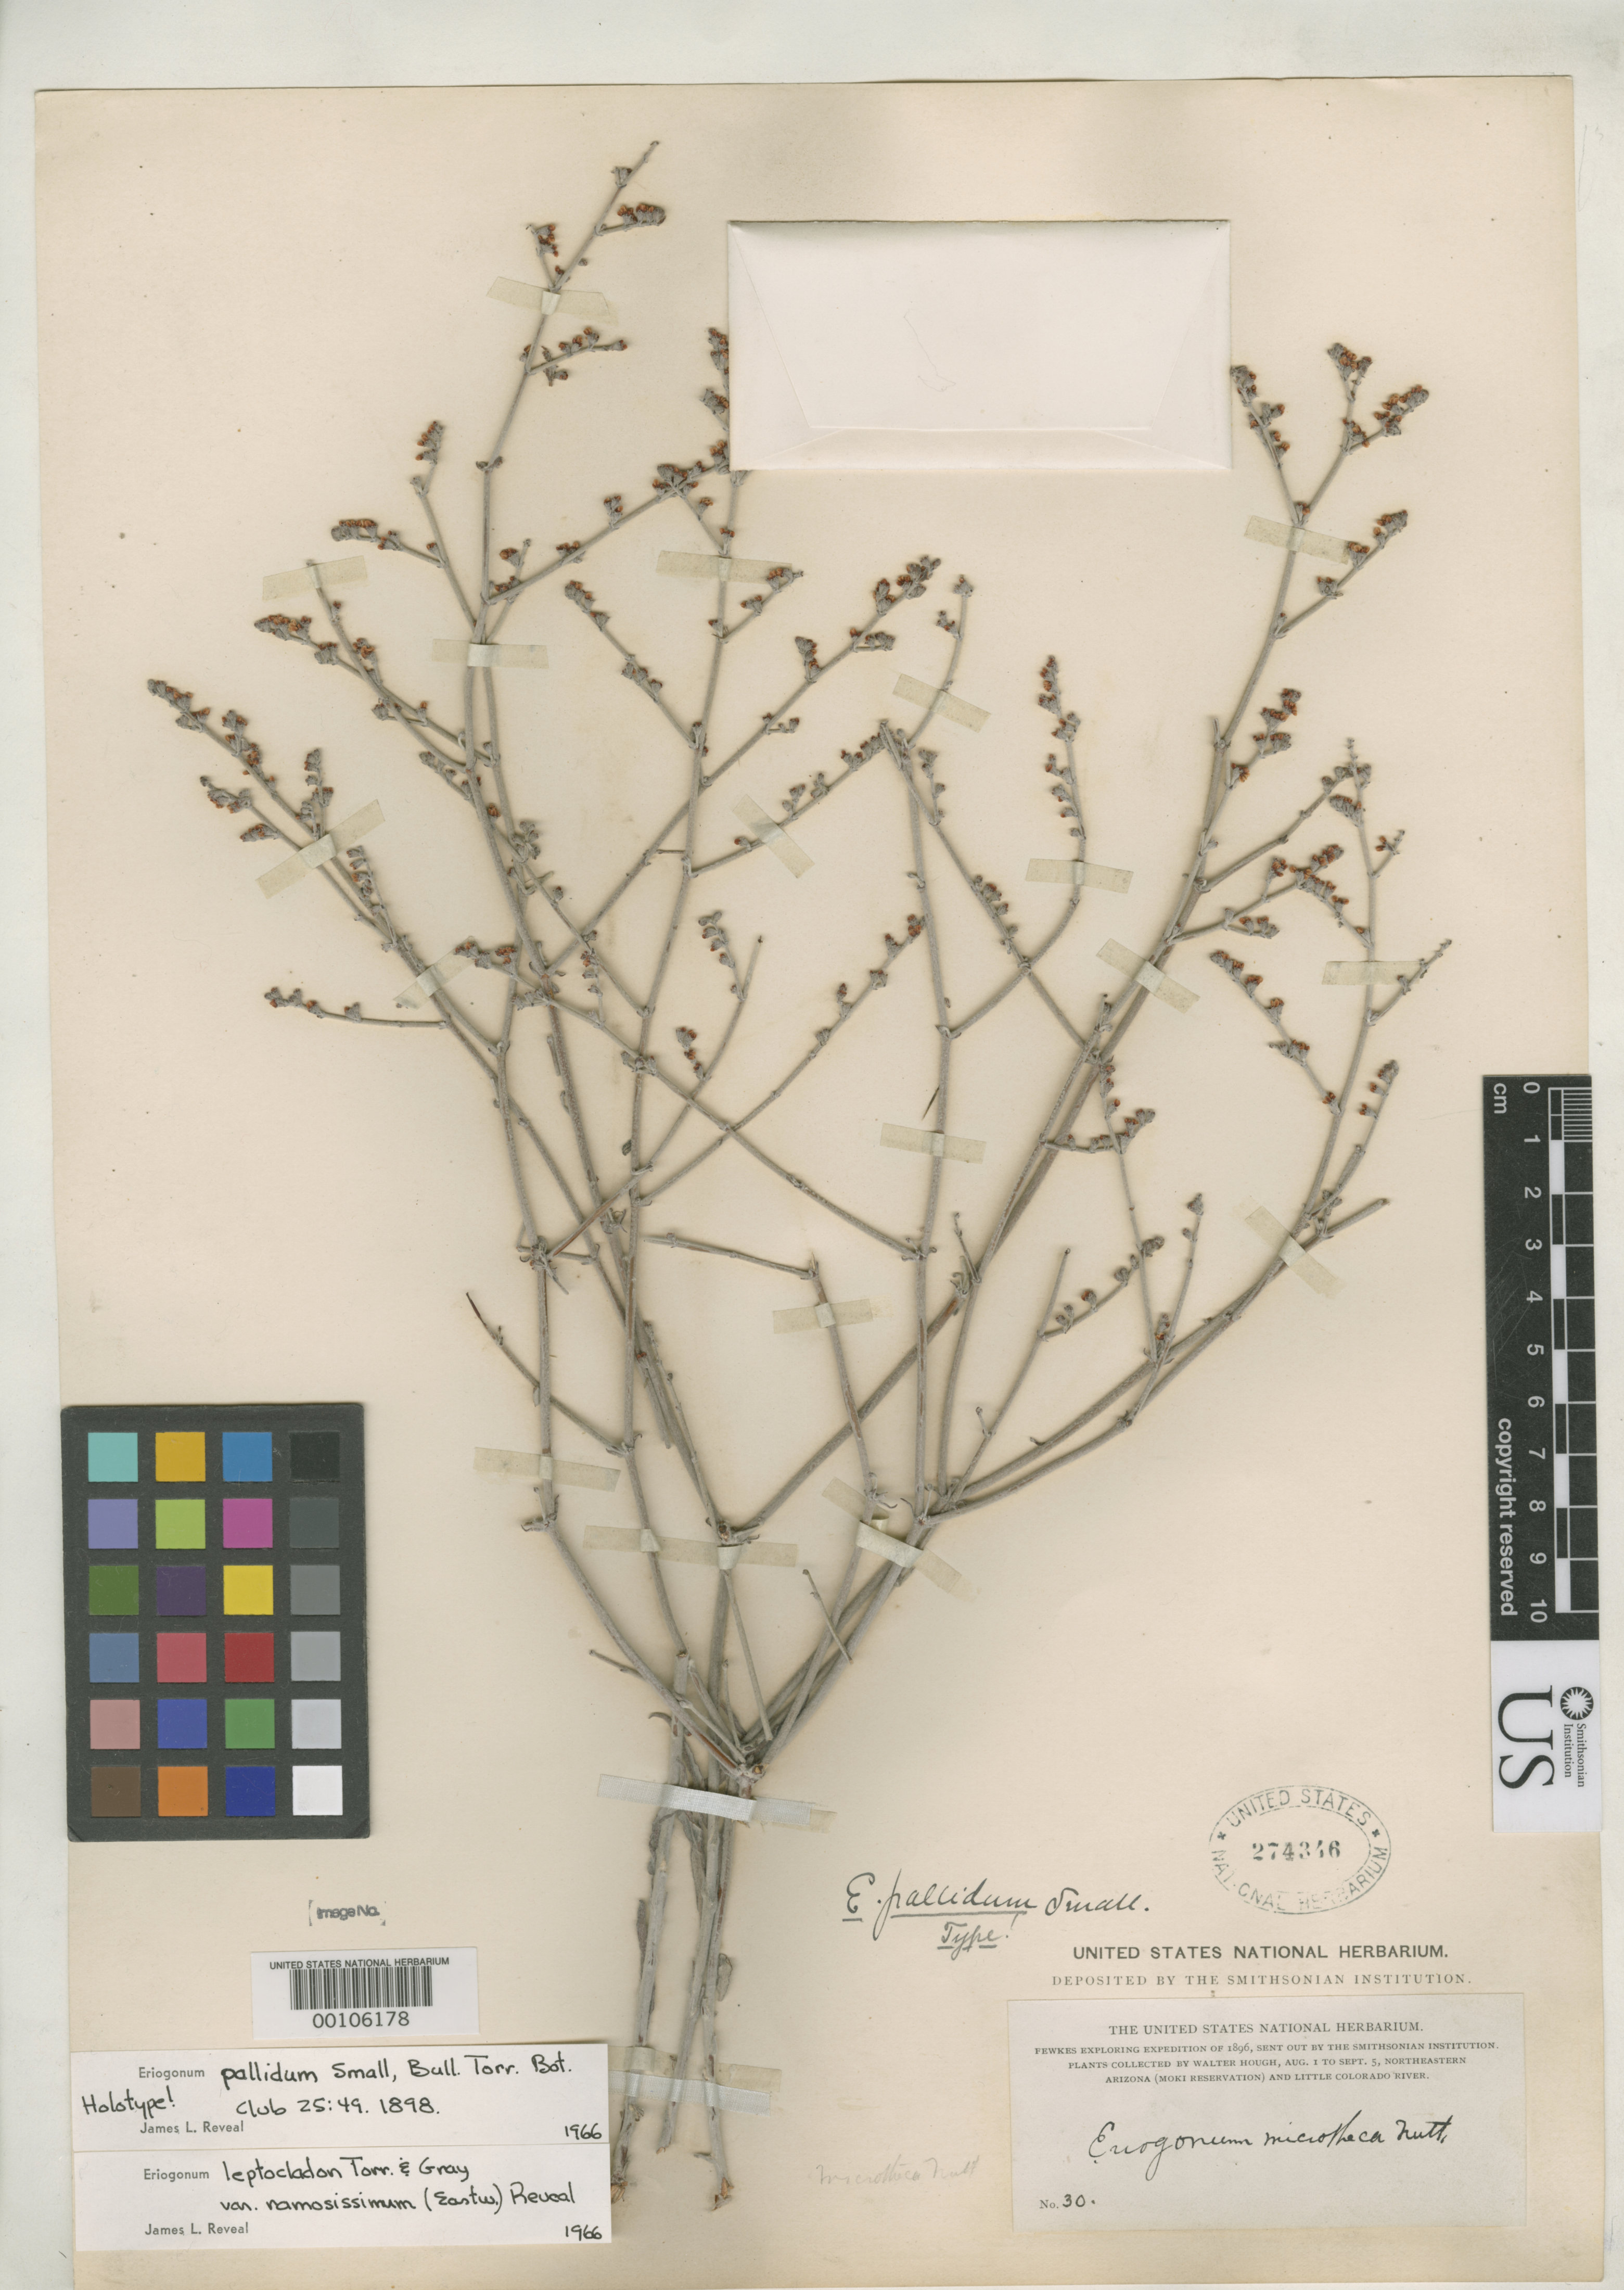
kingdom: Plantae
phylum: Tracheophyta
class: Magnoliopsida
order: Caryophyllales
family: Polygonaceae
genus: Eriogonum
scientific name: Eriogonum pallidum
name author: Small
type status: Holotype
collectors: W. Hough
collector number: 30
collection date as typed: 01 Aug 1896 to 05 Aug 1896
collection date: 1896-08-01/1896-08-05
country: United States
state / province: Arizona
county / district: Navajo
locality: Little Colorado River on the Moki Reservation.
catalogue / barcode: US 274346